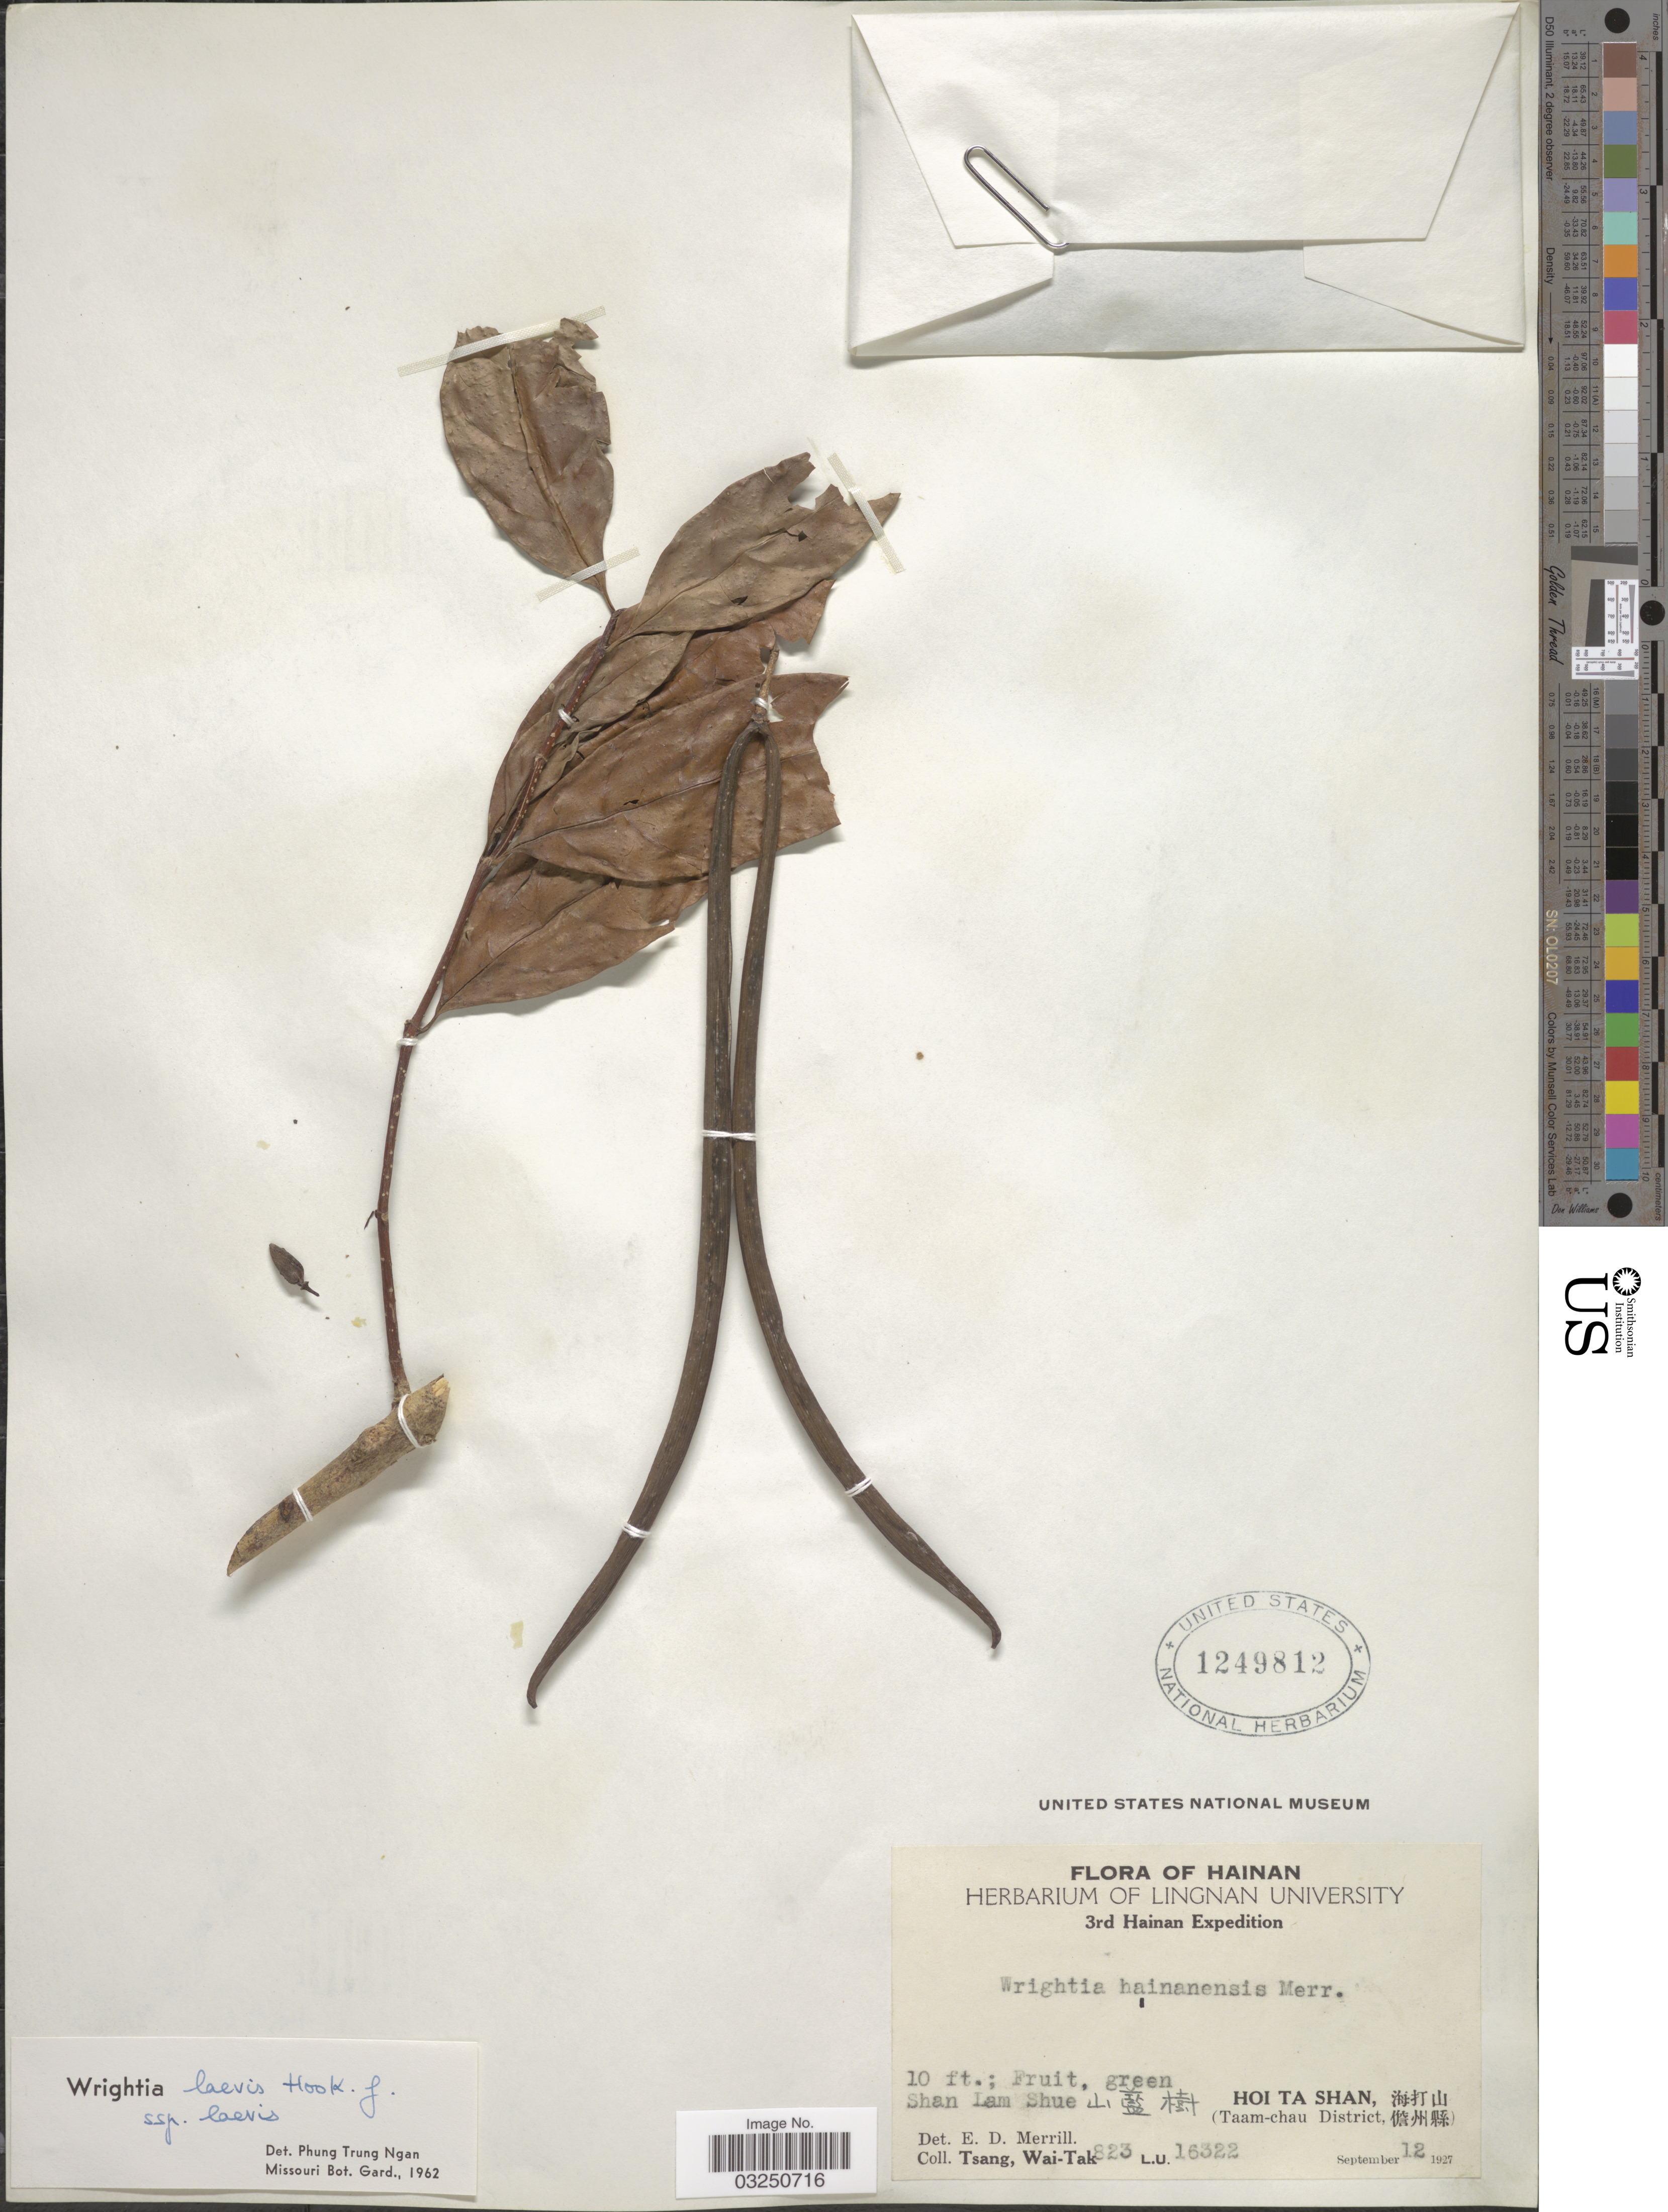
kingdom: Plantae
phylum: Tracheophyta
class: Magnoliopsida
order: Gentianales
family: Apocynaceae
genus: Wrightia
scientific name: Wrightia laevis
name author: Hook. f.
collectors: W. T. Tsang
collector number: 823 L.U. 16322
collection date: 1927-09-12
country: China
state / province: Hainan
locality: Shan Lam Shue X, Hoi Ta Shan X, (Taam-chau District, X).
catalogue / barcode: US 1249812